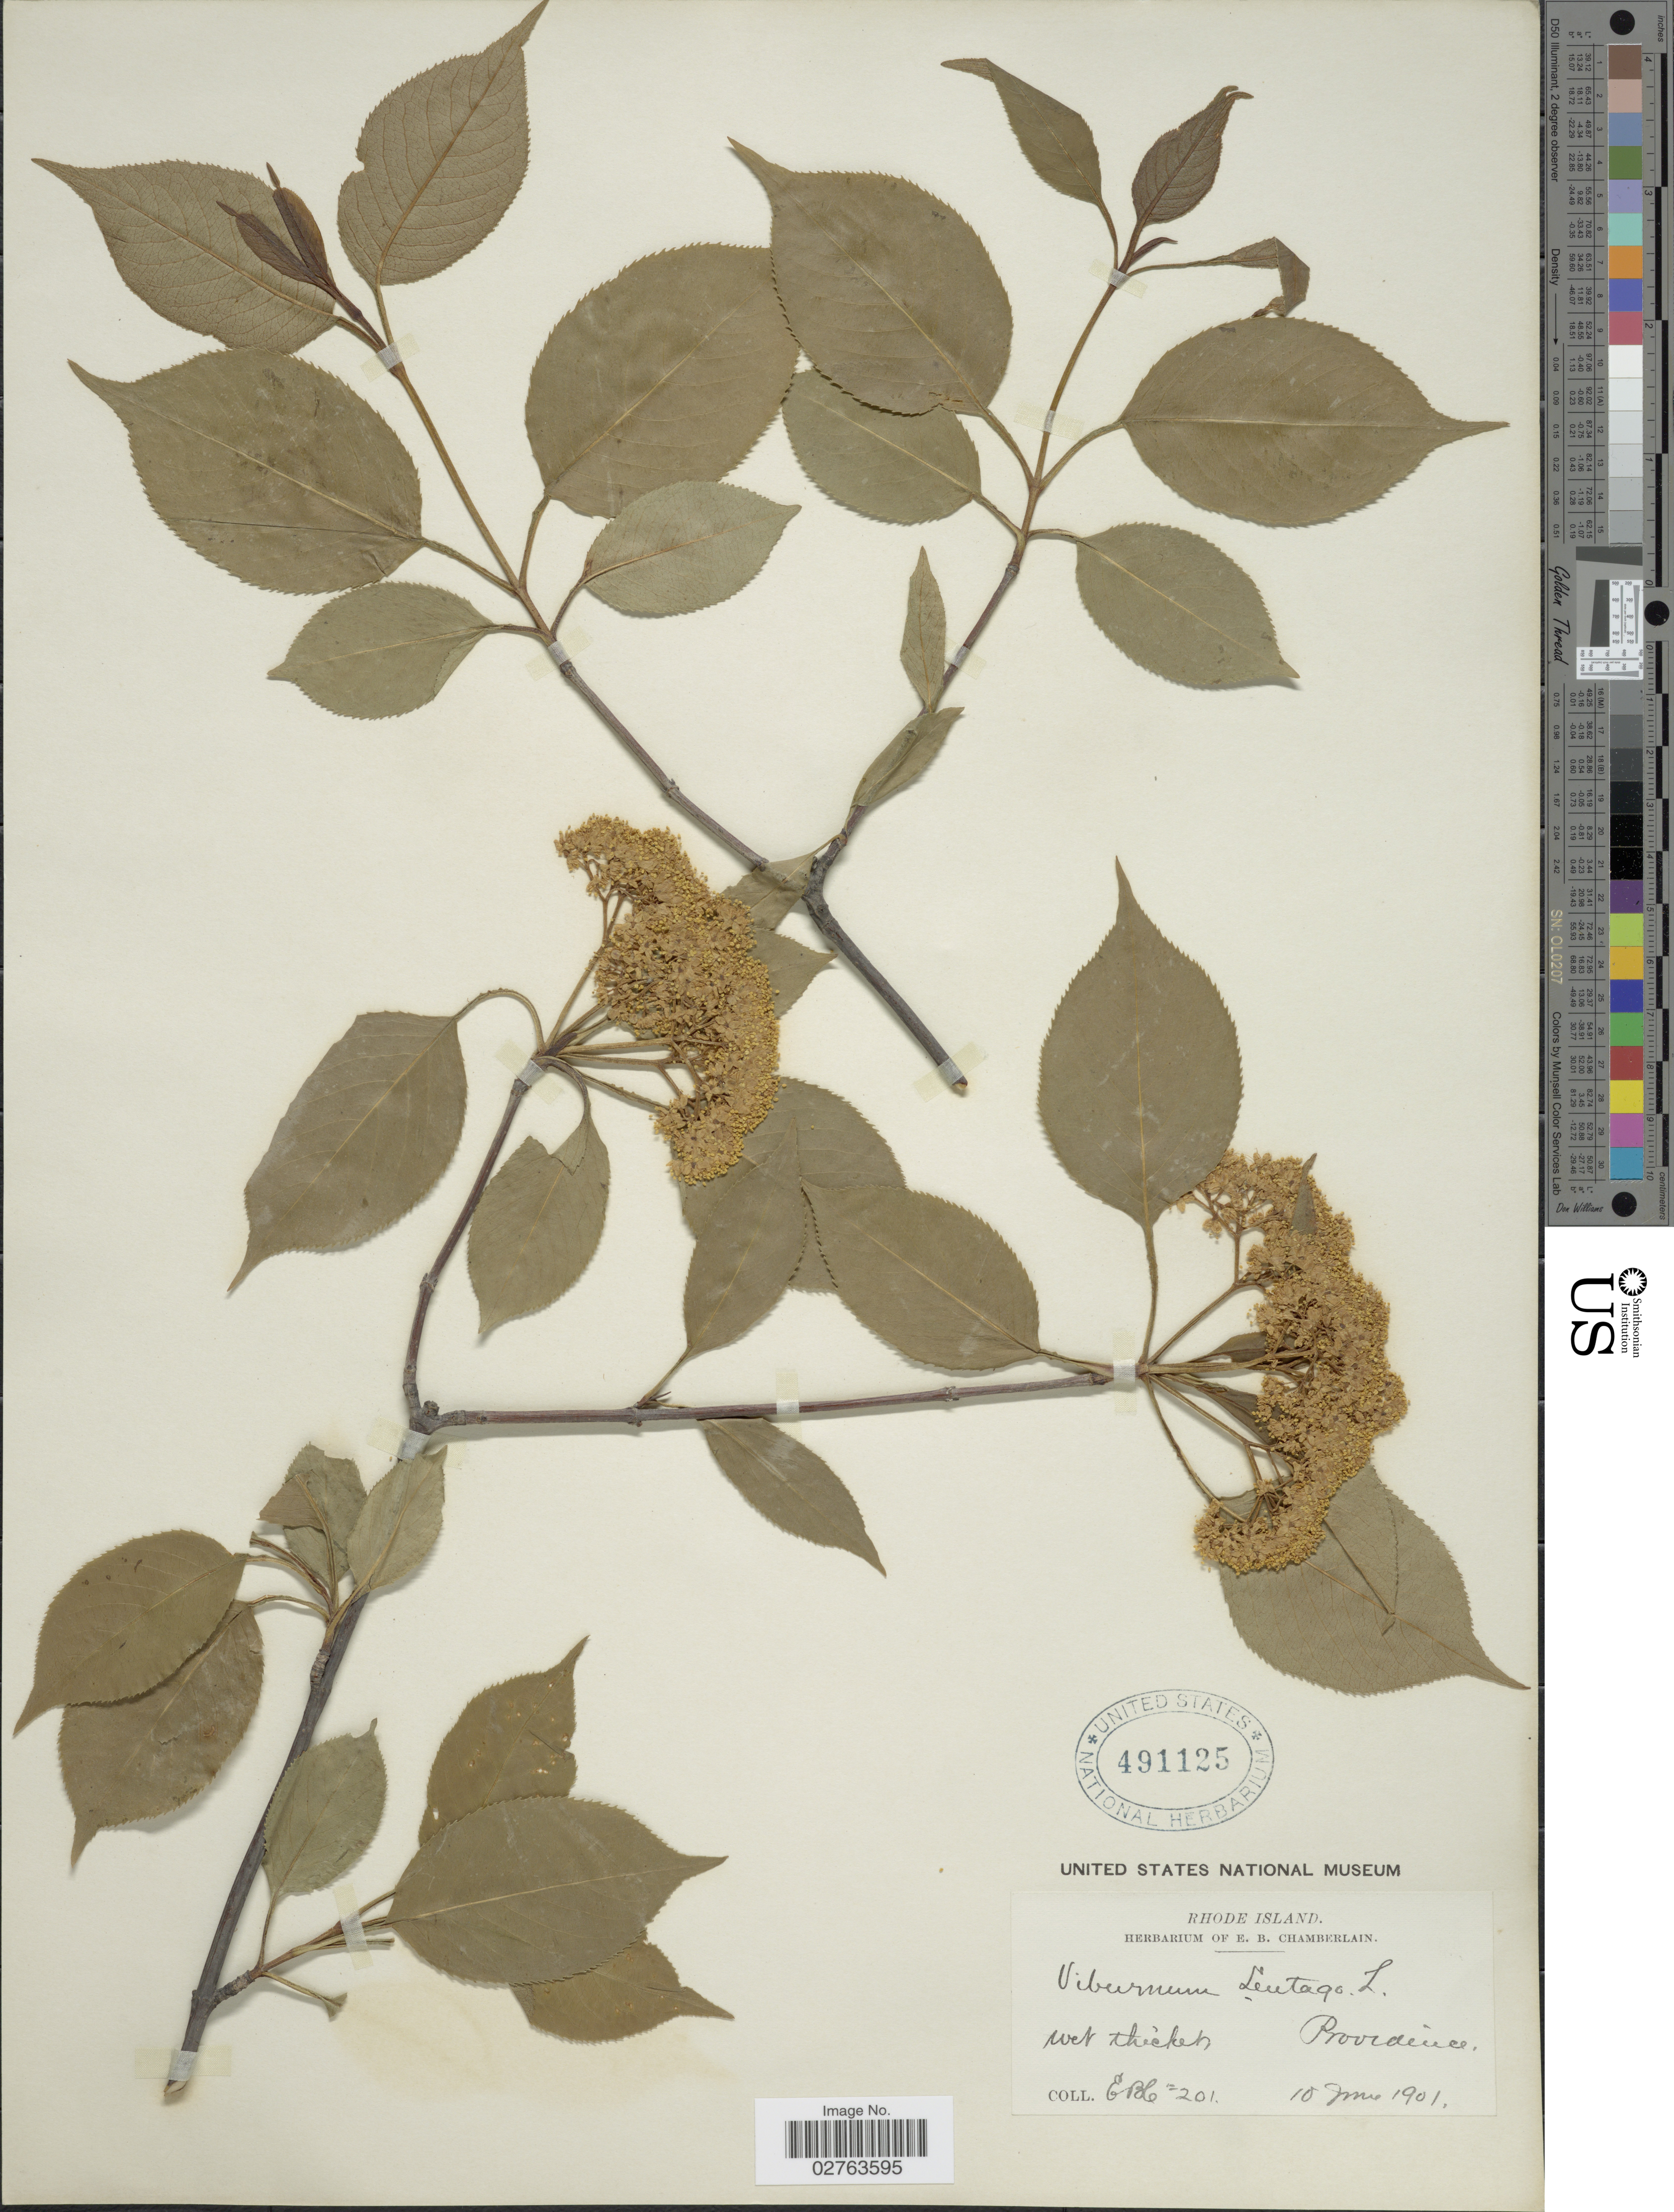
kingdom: Plantae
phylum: Tracheophyta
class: Magnoliopsida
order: Dipsacales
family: Viburnaceae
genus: Viburnum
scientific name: Viburnum lentago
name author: L.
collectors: E. Chamberlain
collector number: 201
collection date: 1901-06-10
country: United States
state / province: Rhode Island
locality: Providence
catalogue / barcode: US 491125